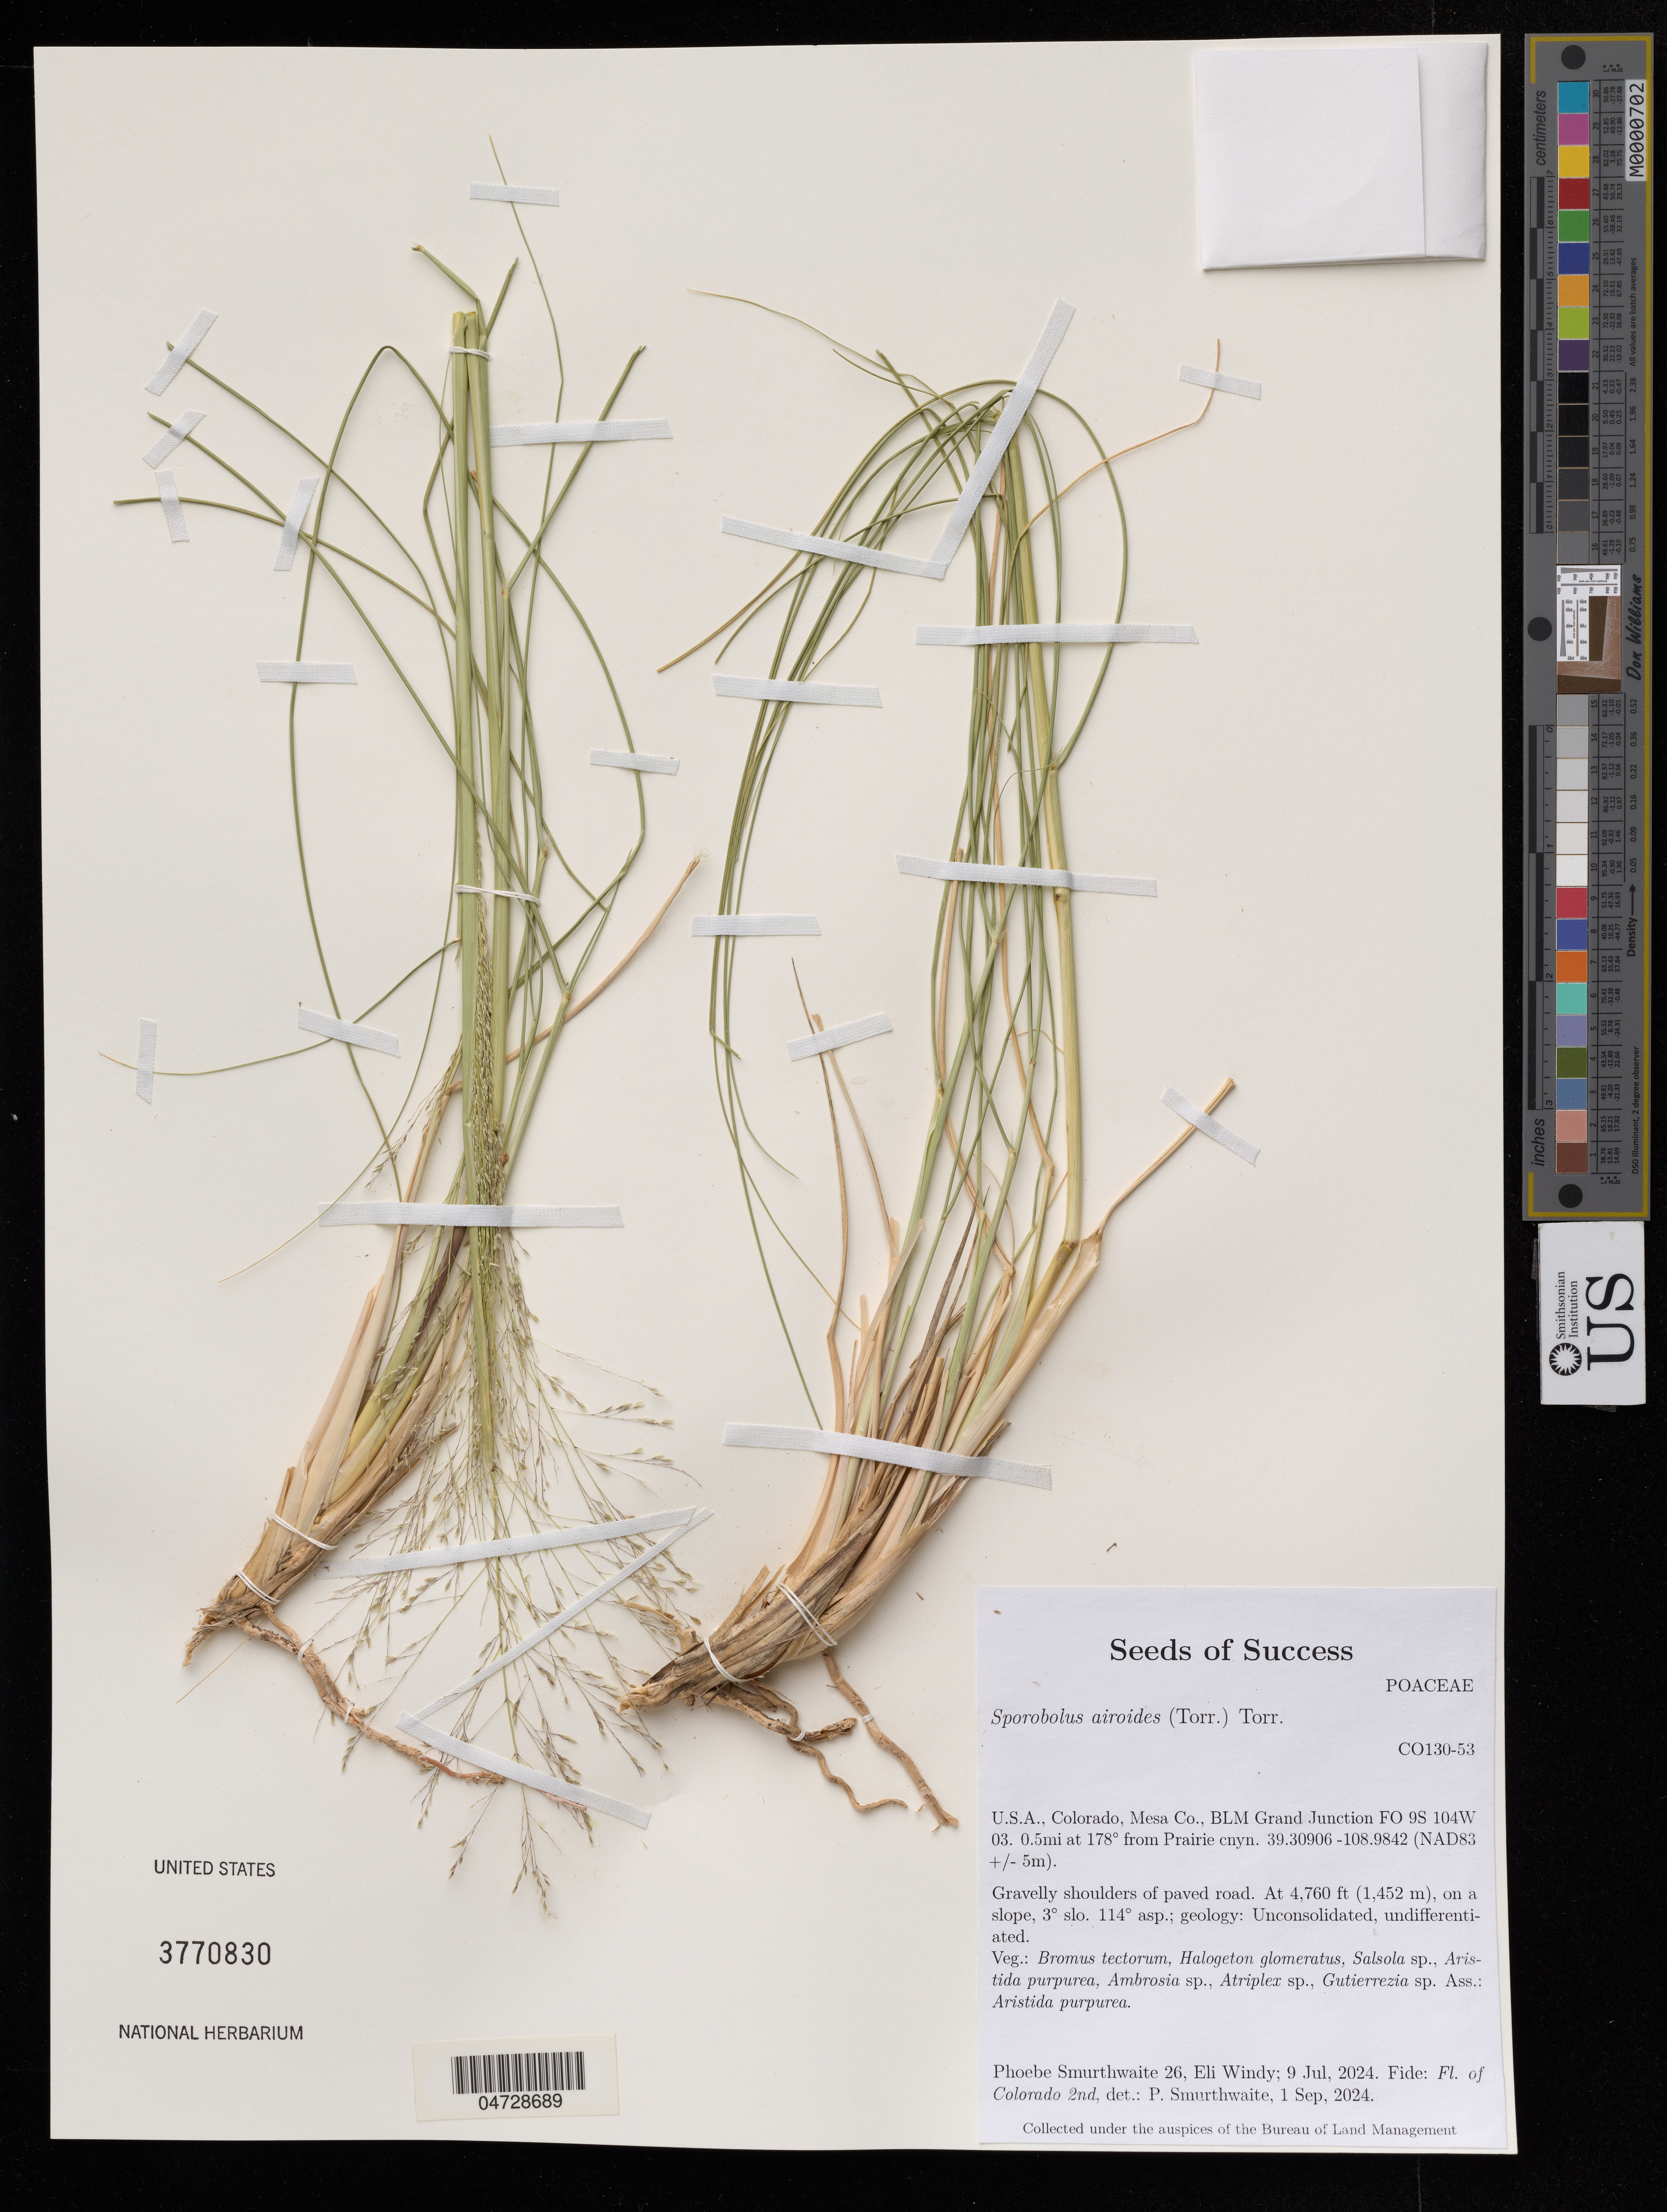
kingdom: Plantae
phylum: Tracheophyta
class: Liliopsida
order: Poales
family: Poaceae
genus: Sporobolus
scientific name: Sporobolus airoides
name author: (Torr.) Torr.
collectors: P. Smurthwaite & E. Windy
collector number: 26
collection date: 2024-07-09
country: United States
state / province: Colorado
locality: Mesa Co., BLM Grand Junction FO 9S 104W 03. 0.5mi at 178° from Prairie cnyn.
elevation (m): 1451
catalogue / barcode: US 3770830